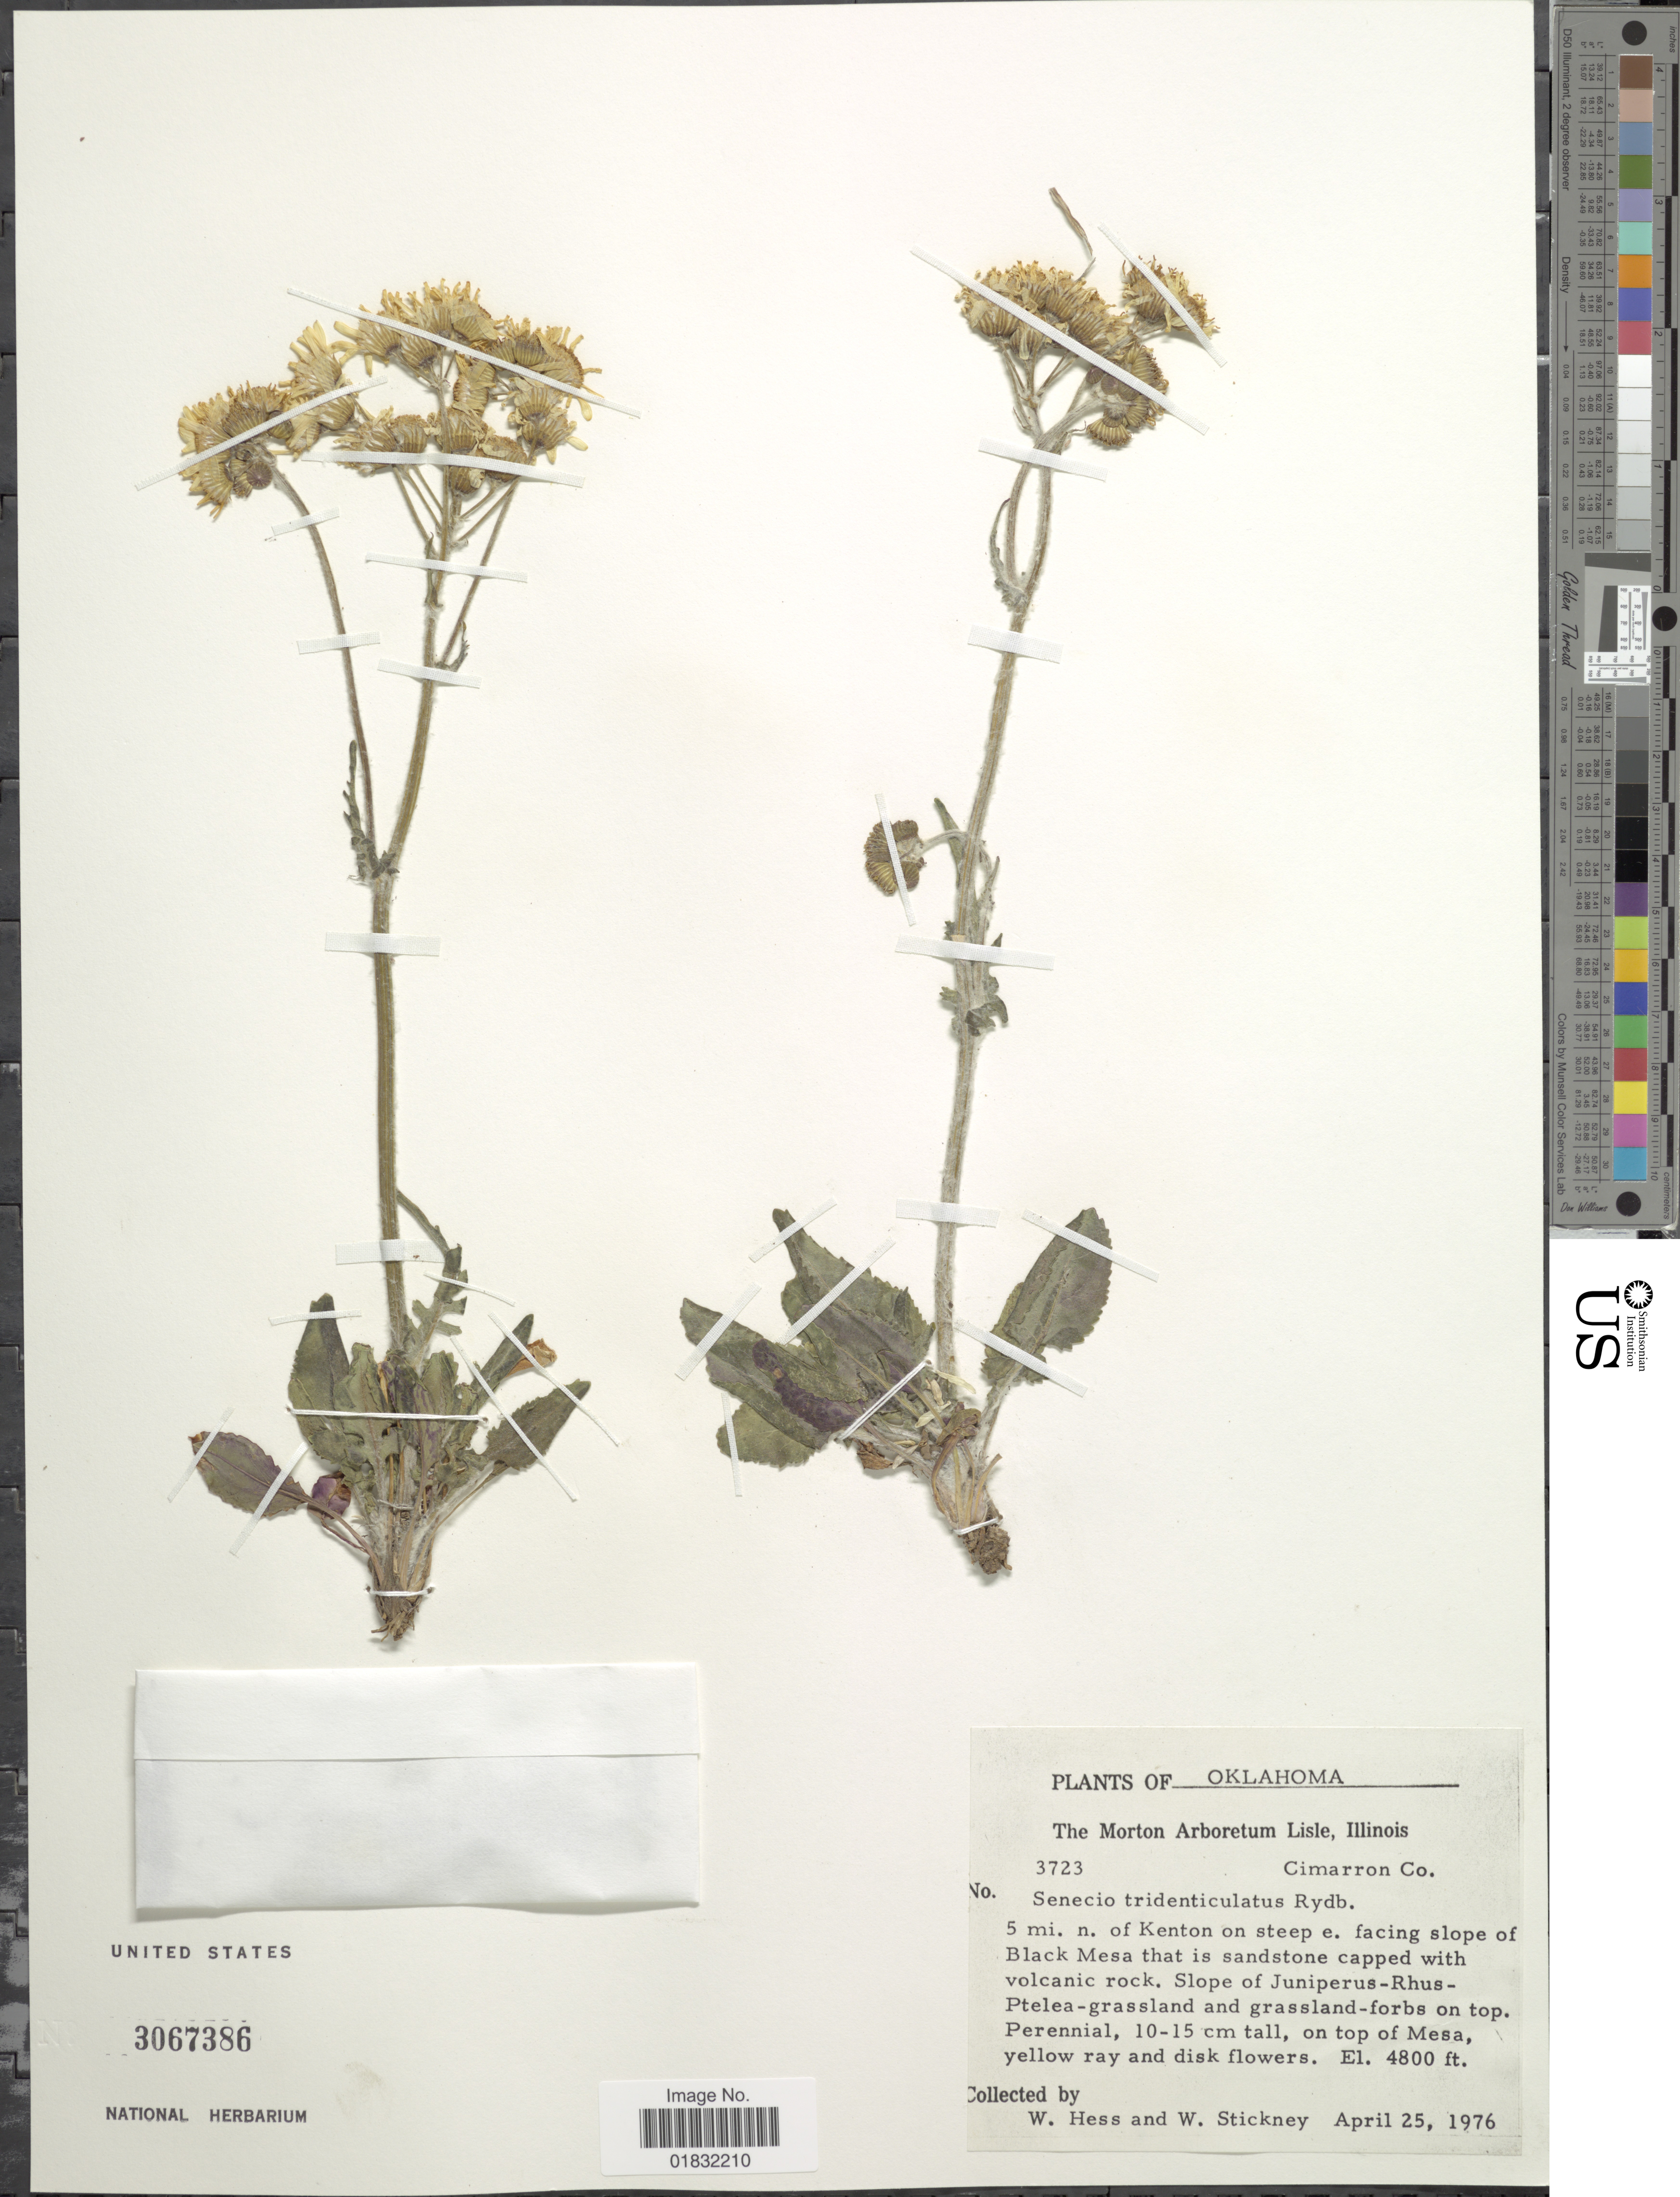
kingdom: Plantae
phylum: Tracheophyta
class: Magnoliopsida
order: Asterales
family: Asteraceae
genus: Packera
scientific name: Packera tridenticulata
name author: (Rydb.) W.A. Weber & Á. Löve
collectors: W. Hess & W. Stickney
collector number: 3723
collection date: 1976-04-25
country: United States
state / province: Oklahoma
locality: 5 mi. n. of Kenton on steep e. facing slope of Black Mesa that of sandstone capped with volcanic rock. Slope of Juniperus-Rhus-Ptelea-grassland and grassland-forbs on top. Perennial, 10-15 cm tall, on top of Mesa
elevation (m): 1463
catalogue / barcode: US 3067386